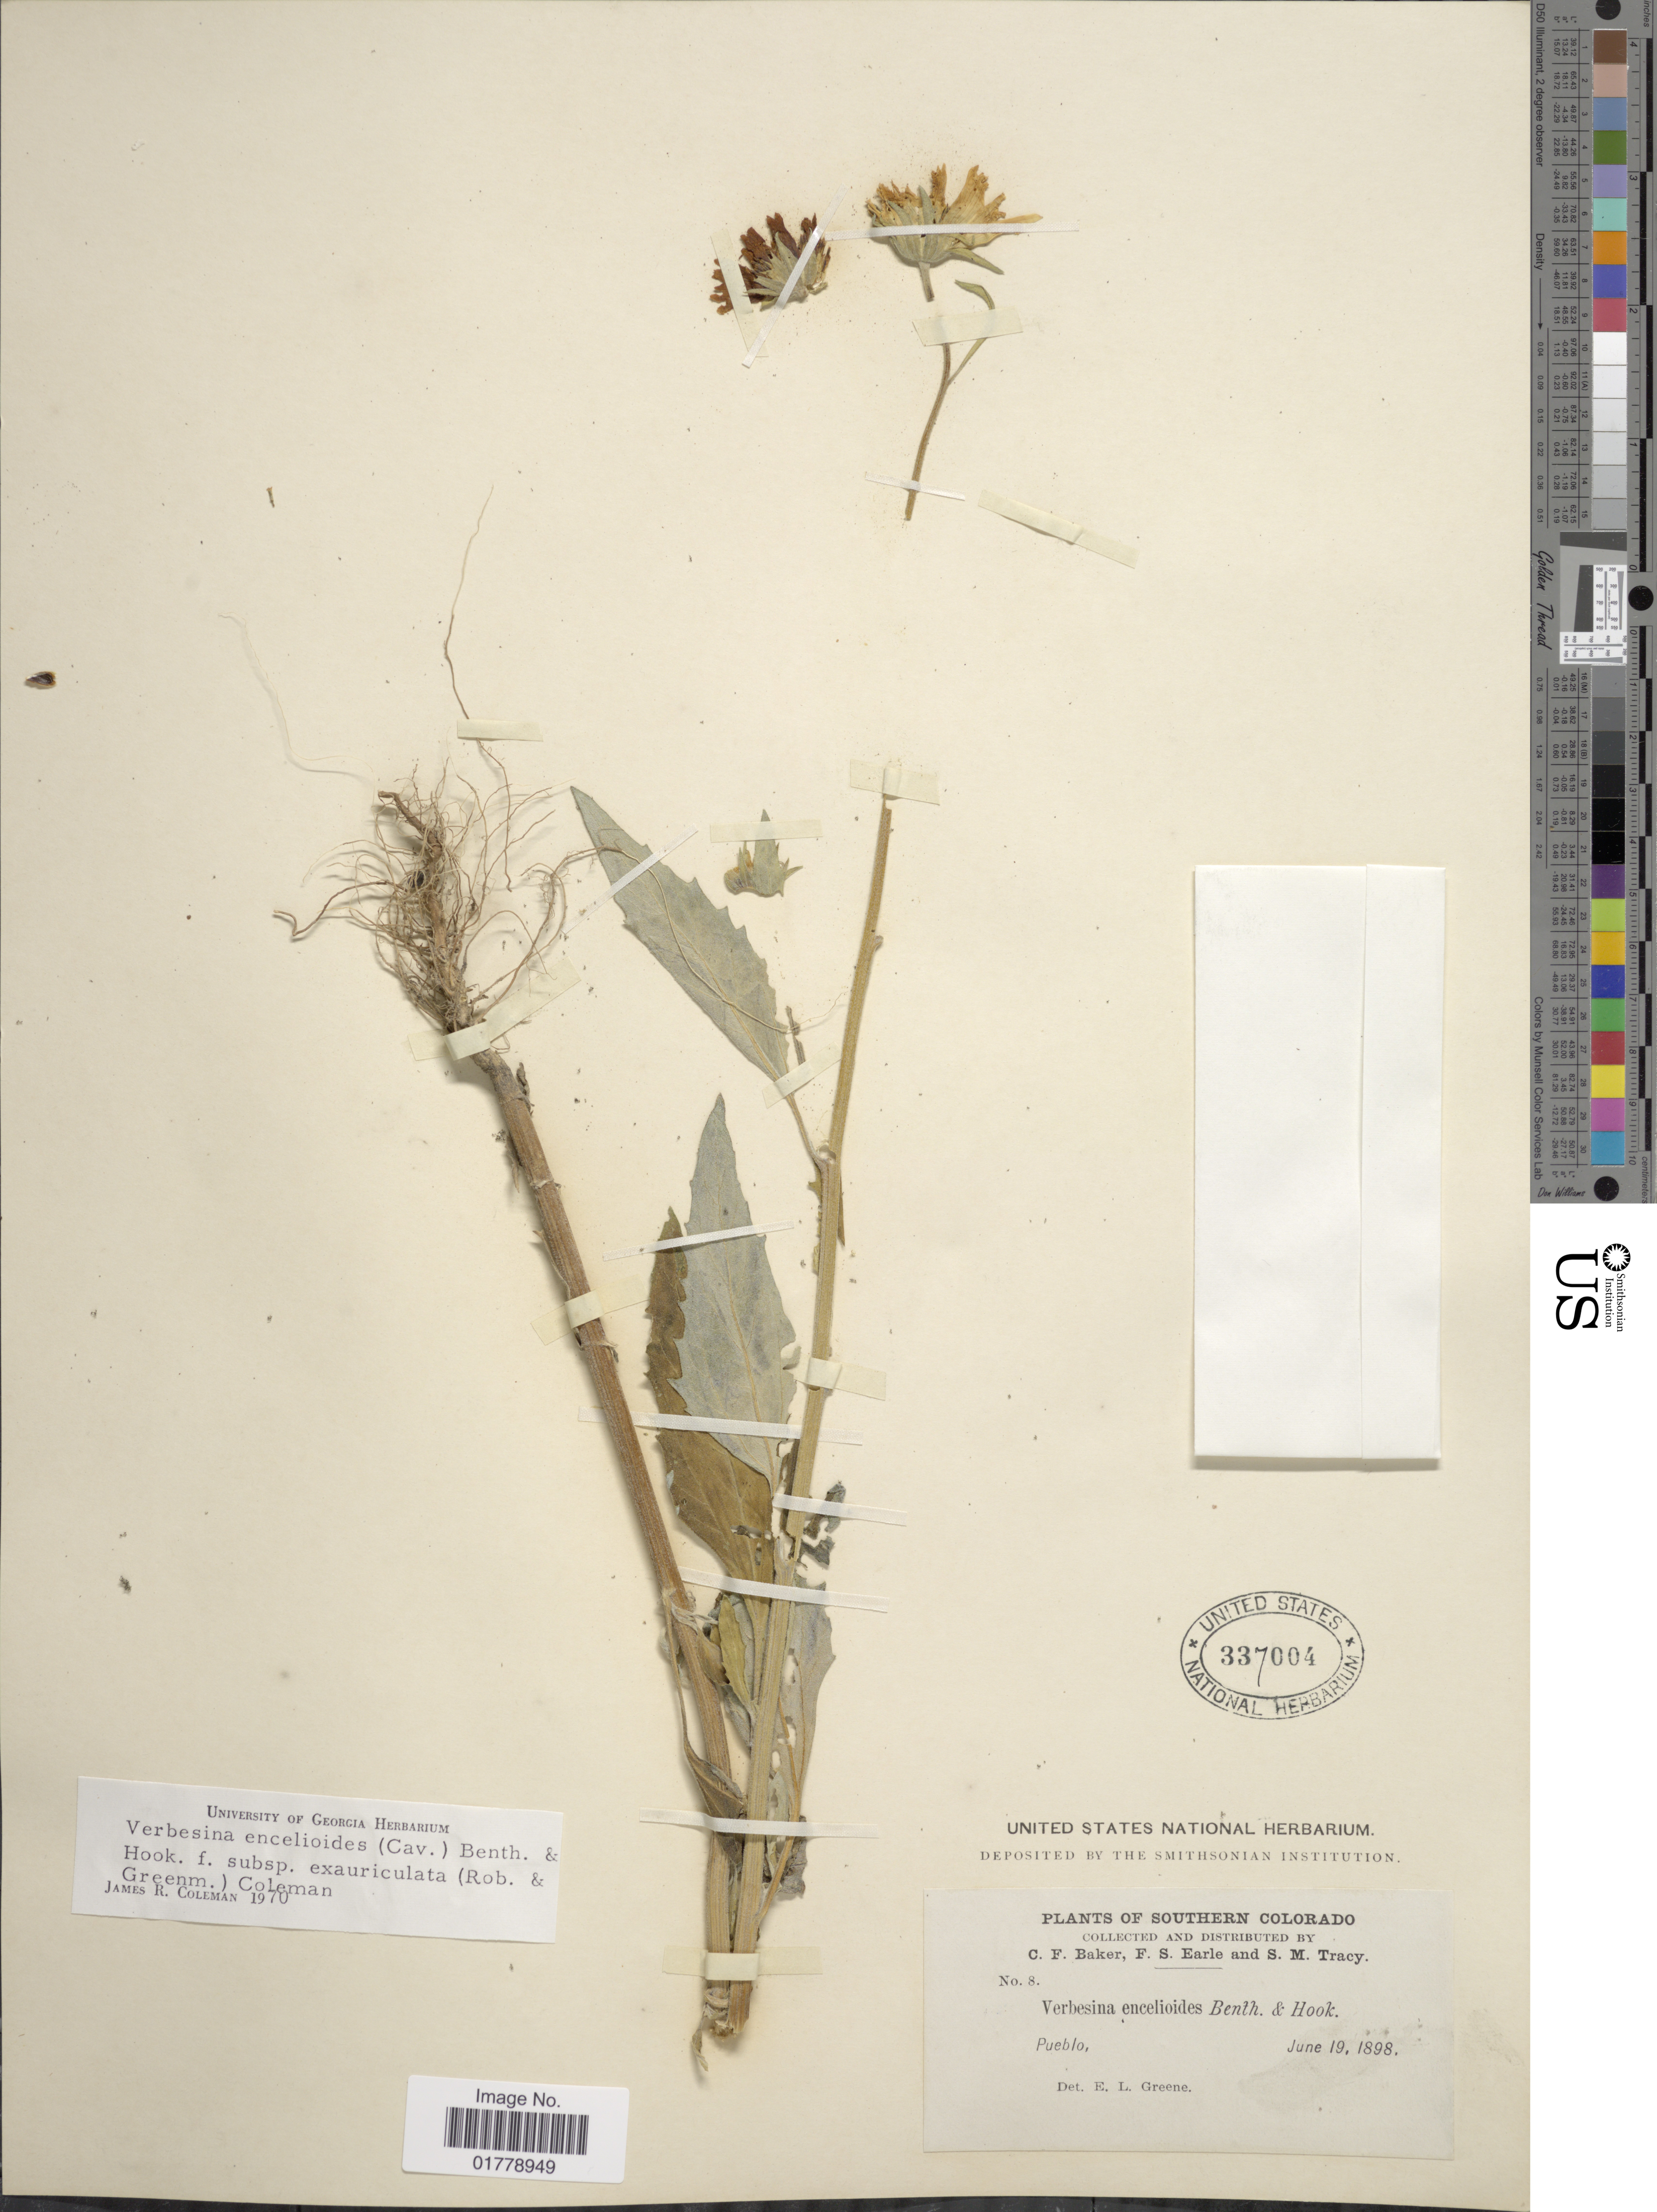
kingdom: Plantae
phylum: Tracheophyta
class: Magnoliopsida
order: Asterales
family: Asteraceae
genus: Verbesina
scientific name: Verbesina encelioides var. cana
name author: (B.L. Rob.) Greenm.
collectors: C. F. Baker, F. S. Earle & S. M. Tracy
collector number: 8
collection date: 1898-06-19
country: United States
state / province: Colorado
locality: Southern Colorado. Pueblo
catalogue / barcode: US 337004